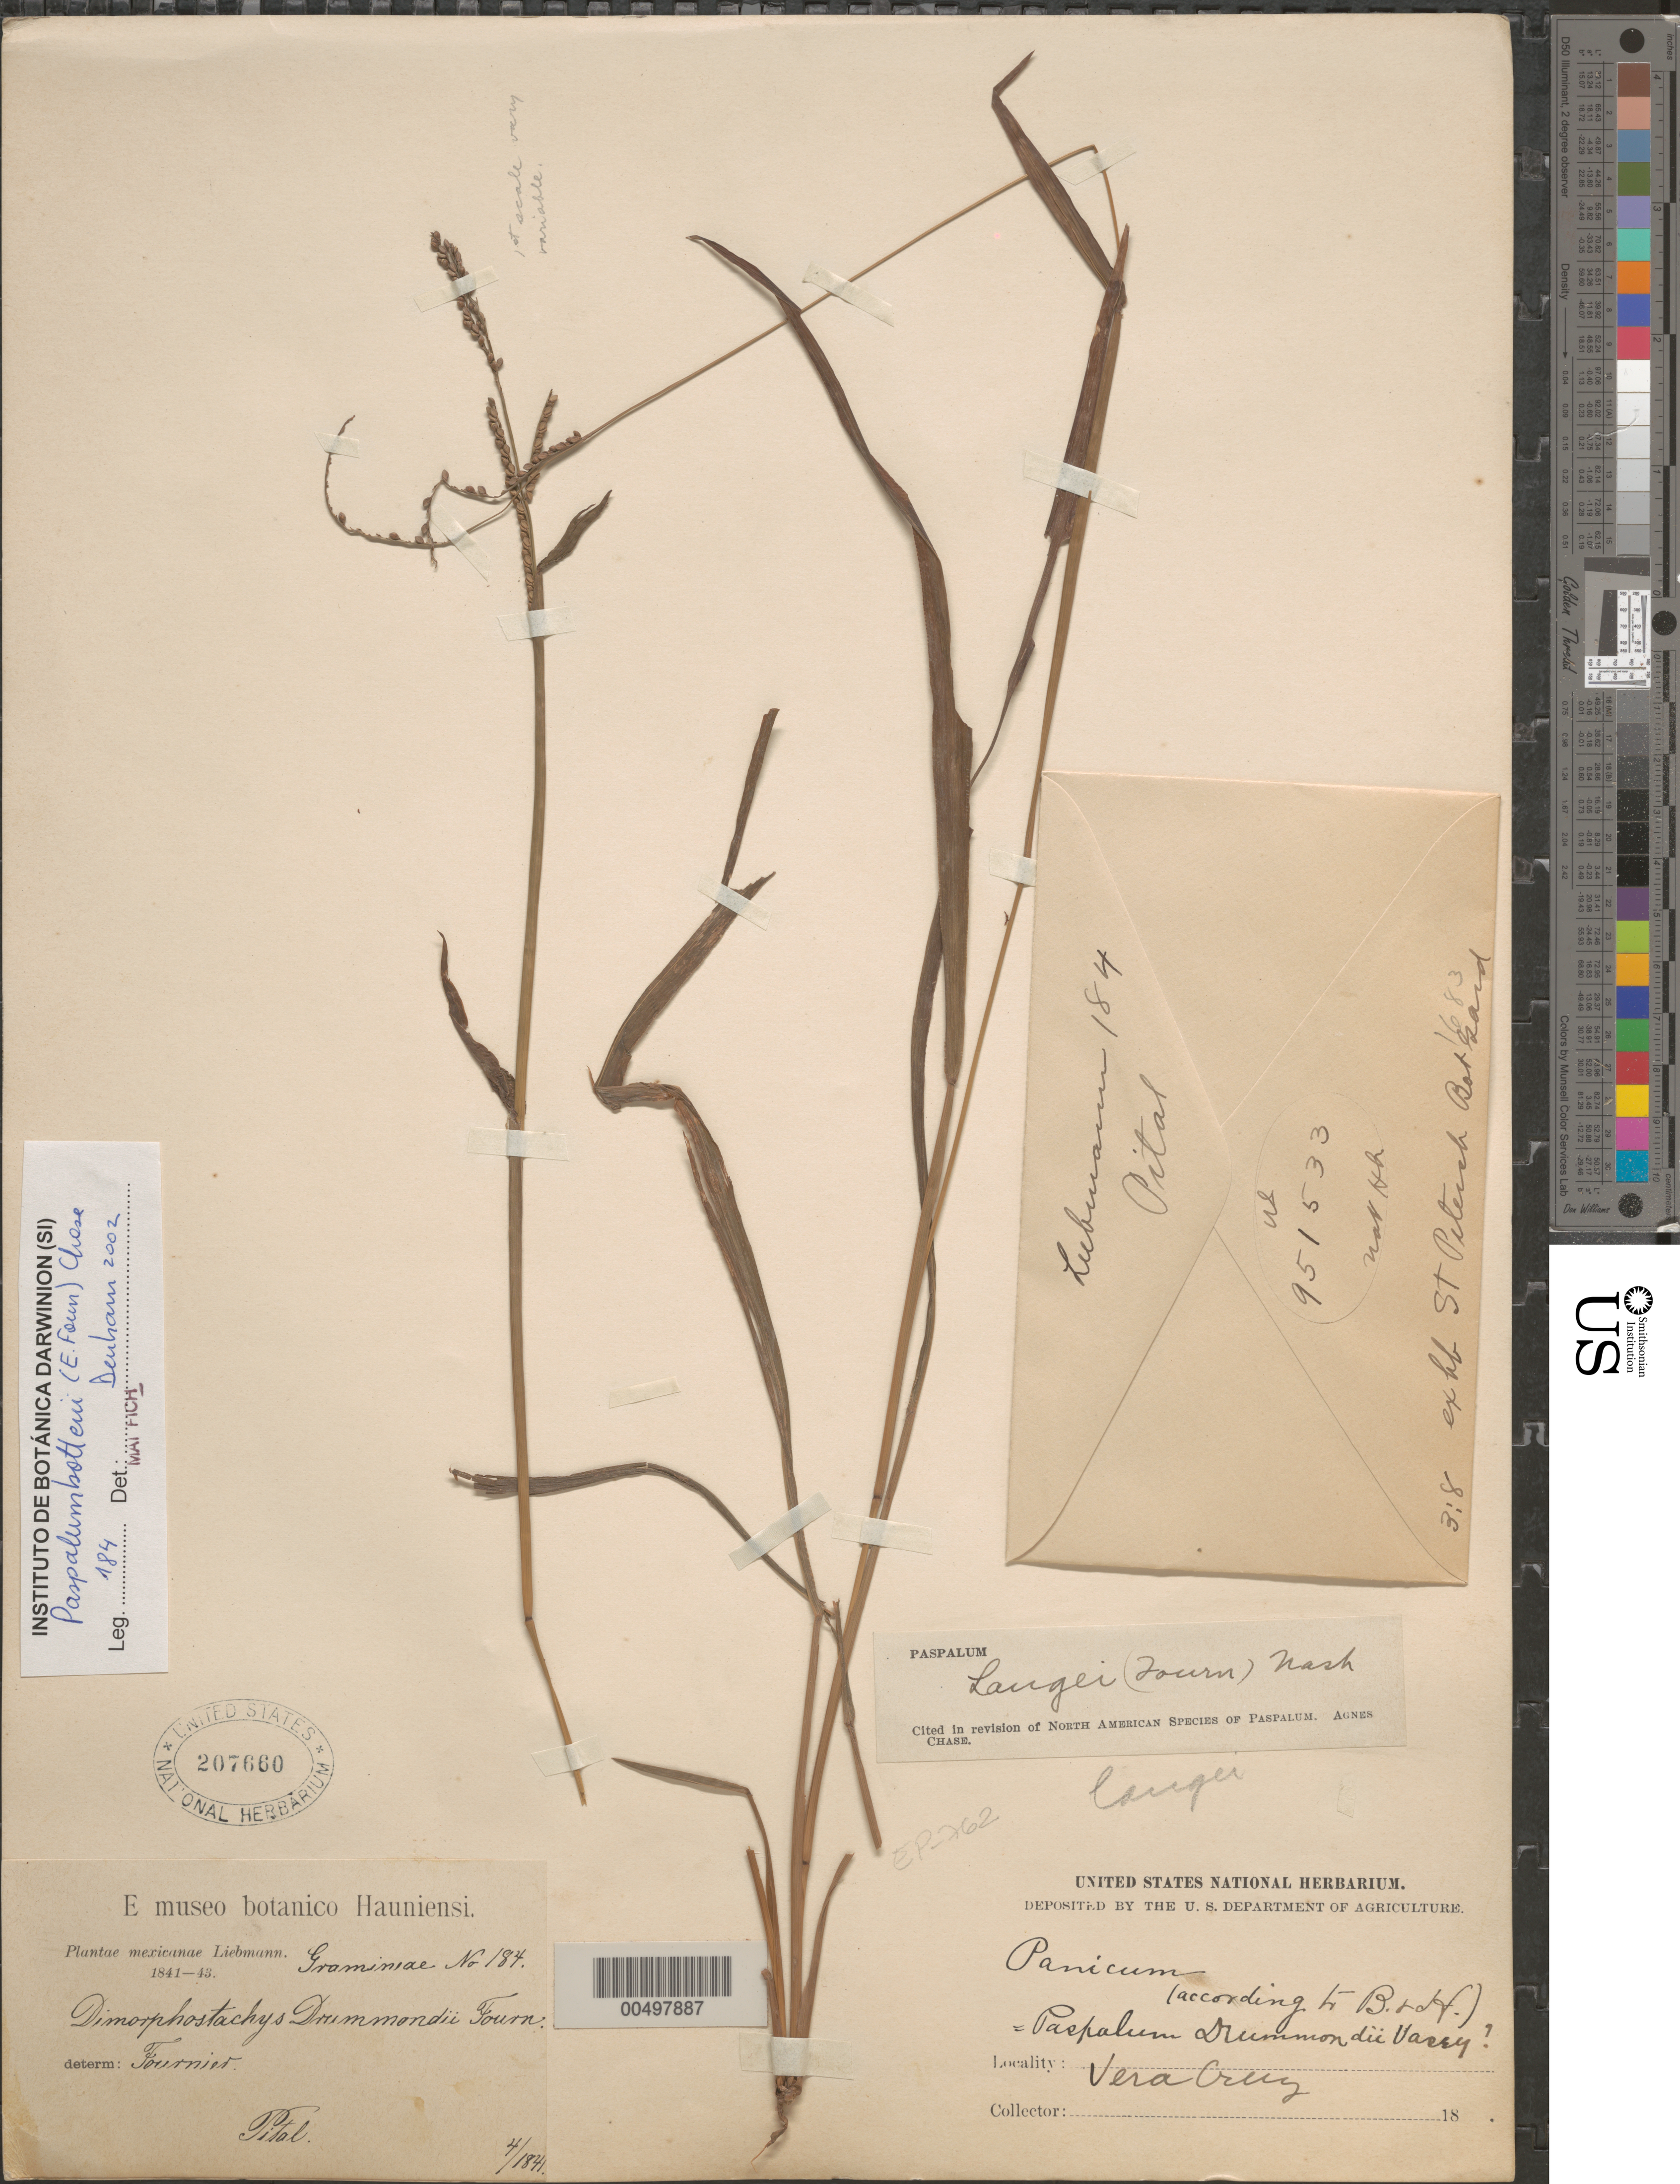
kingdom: Plantae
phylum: Tracheophyta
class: Liliopsida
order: Poales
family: Poaceae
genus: Paspalum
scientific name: Paspalum langei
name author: (E. Fourn.) Nash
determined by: Chase, [M.] Agnes, (US)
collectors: F. M. Liebmann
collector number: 184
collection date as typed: Apr 1841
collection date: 1841-04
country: Mexico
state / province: Veracruz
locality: Pital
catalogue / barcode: US 207660